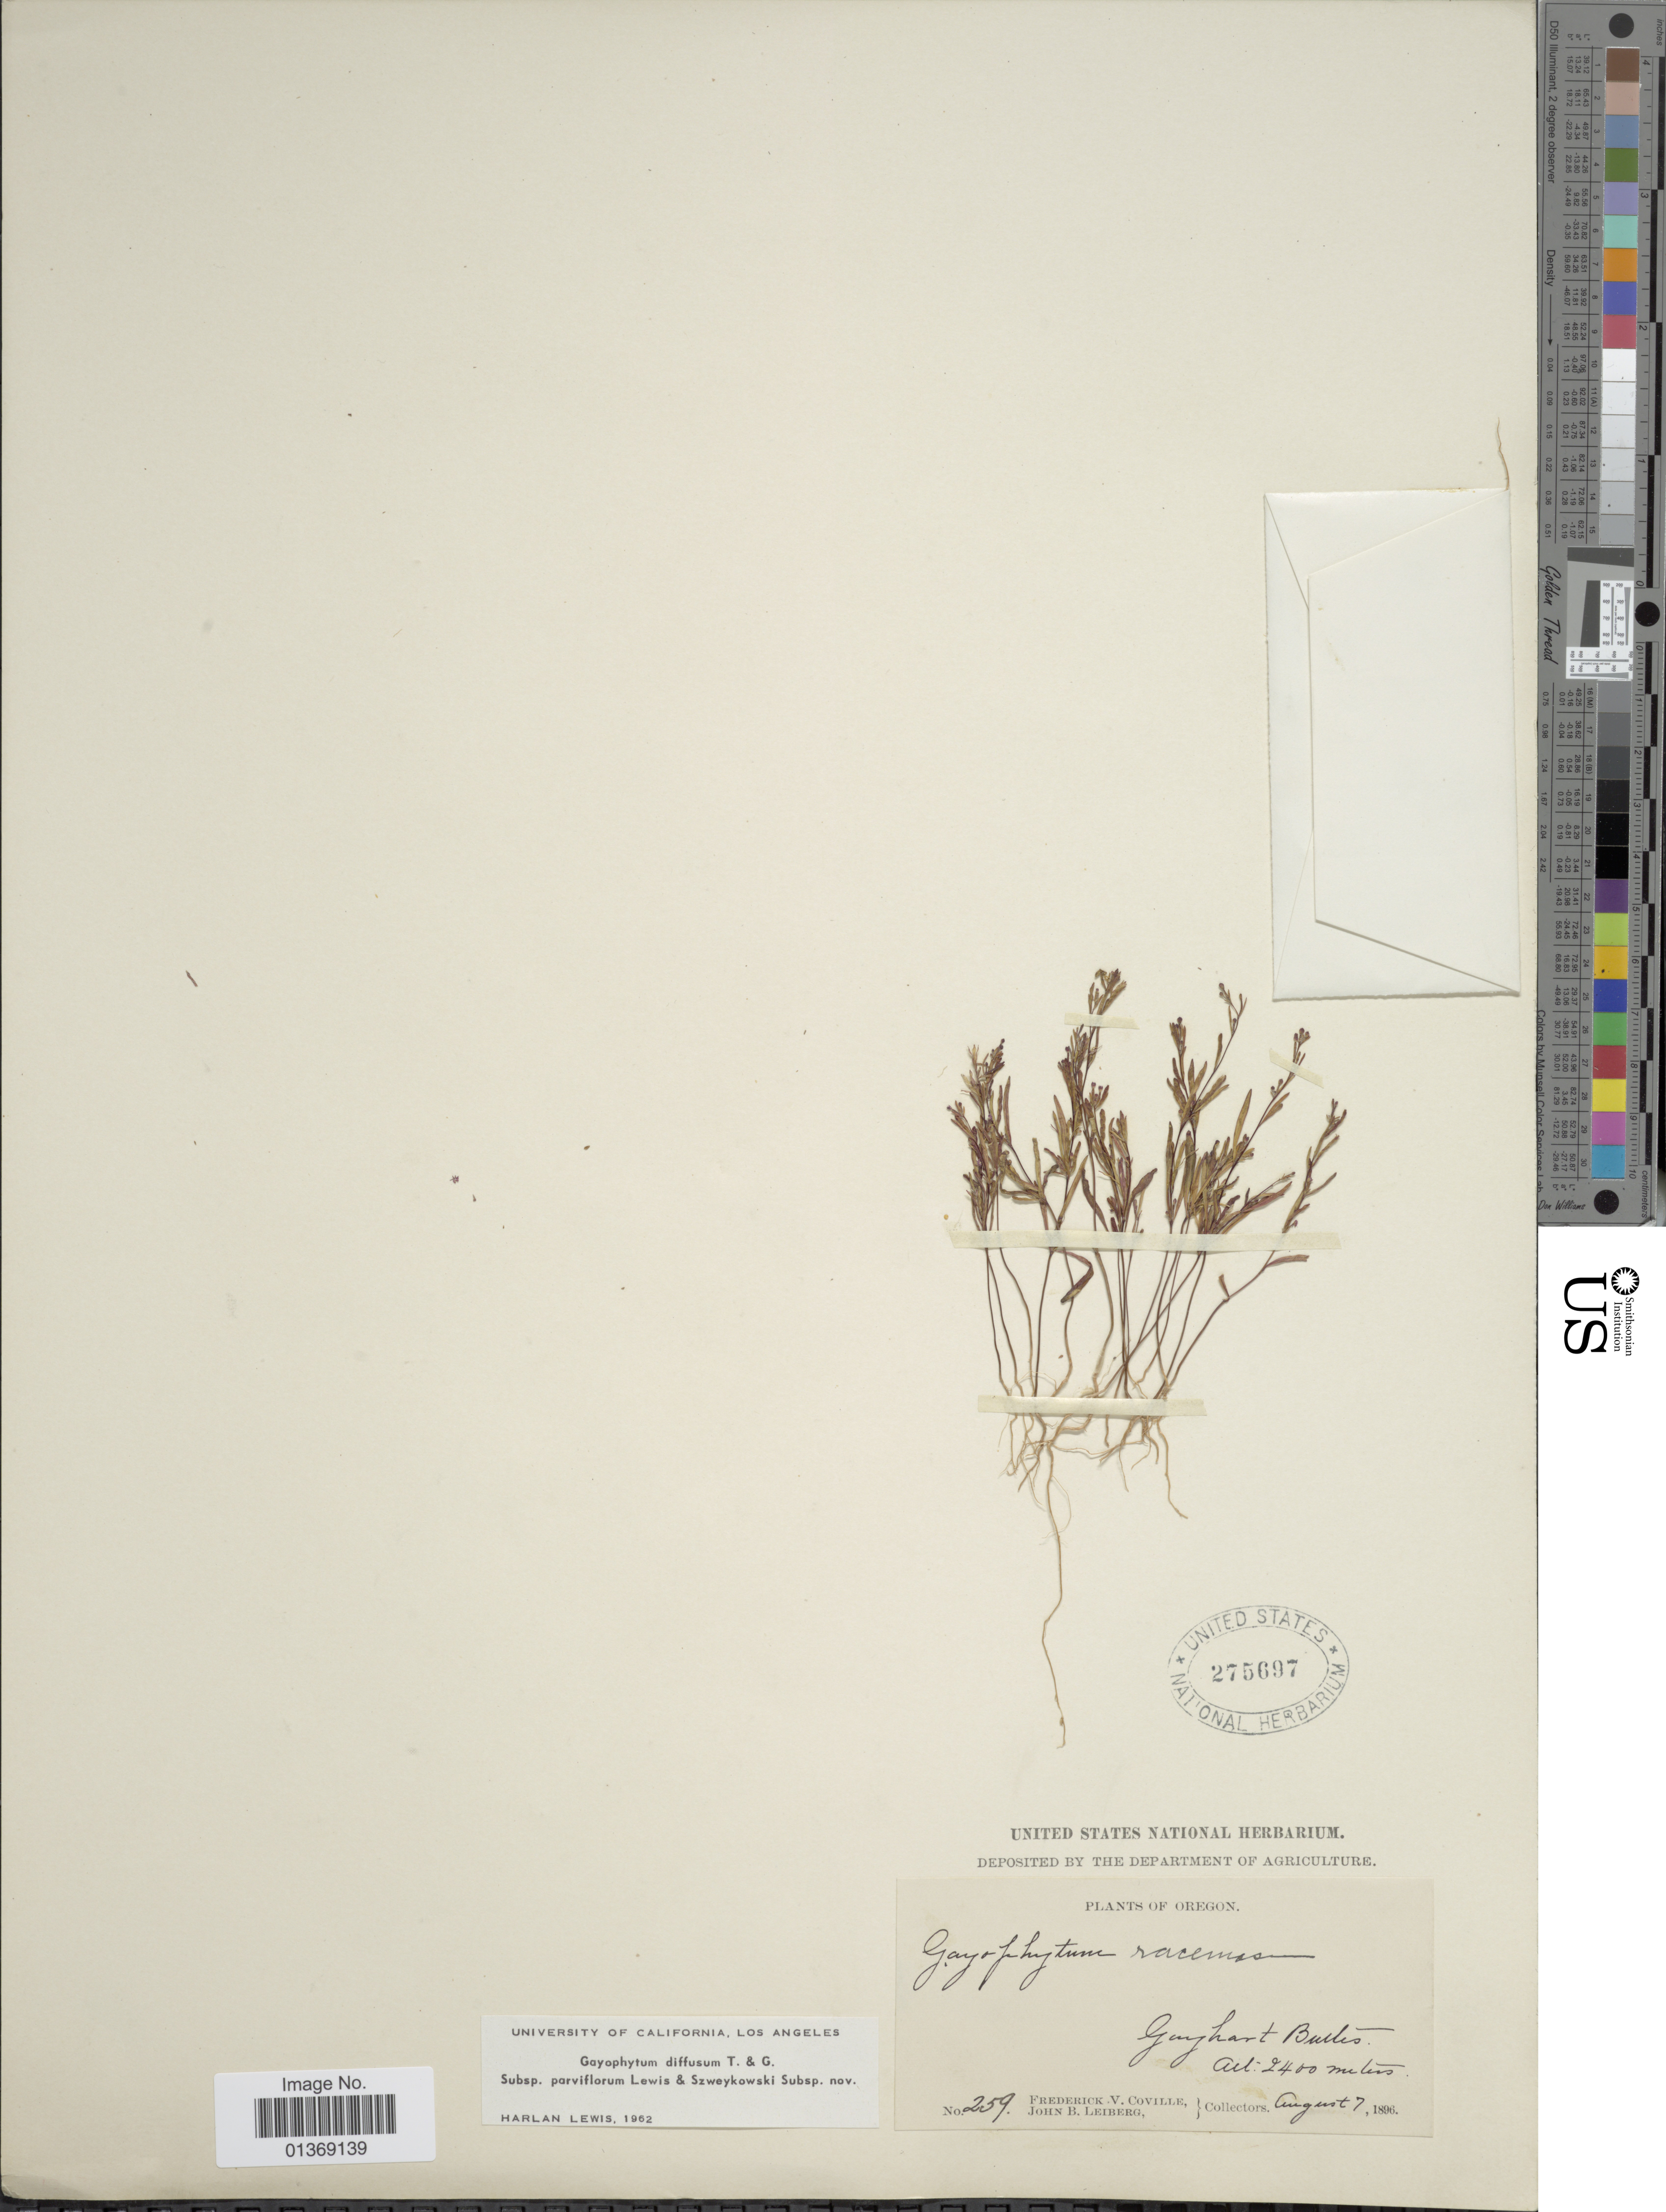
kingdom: Plantae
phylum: Tracheophyta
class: Magnoliopsida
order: Myrtales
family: Onagraceae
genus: Gayophytum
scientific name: Gayophytum diffusum subsp. parviflorum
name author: F. H. Lewis & Szweyk.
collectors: F. V. Coville & J. B. Leiberg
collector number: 259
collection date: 1896-08-07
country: United States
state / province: Oregon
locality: Gayhart Buttes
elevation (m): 2400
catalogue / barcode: US 275697